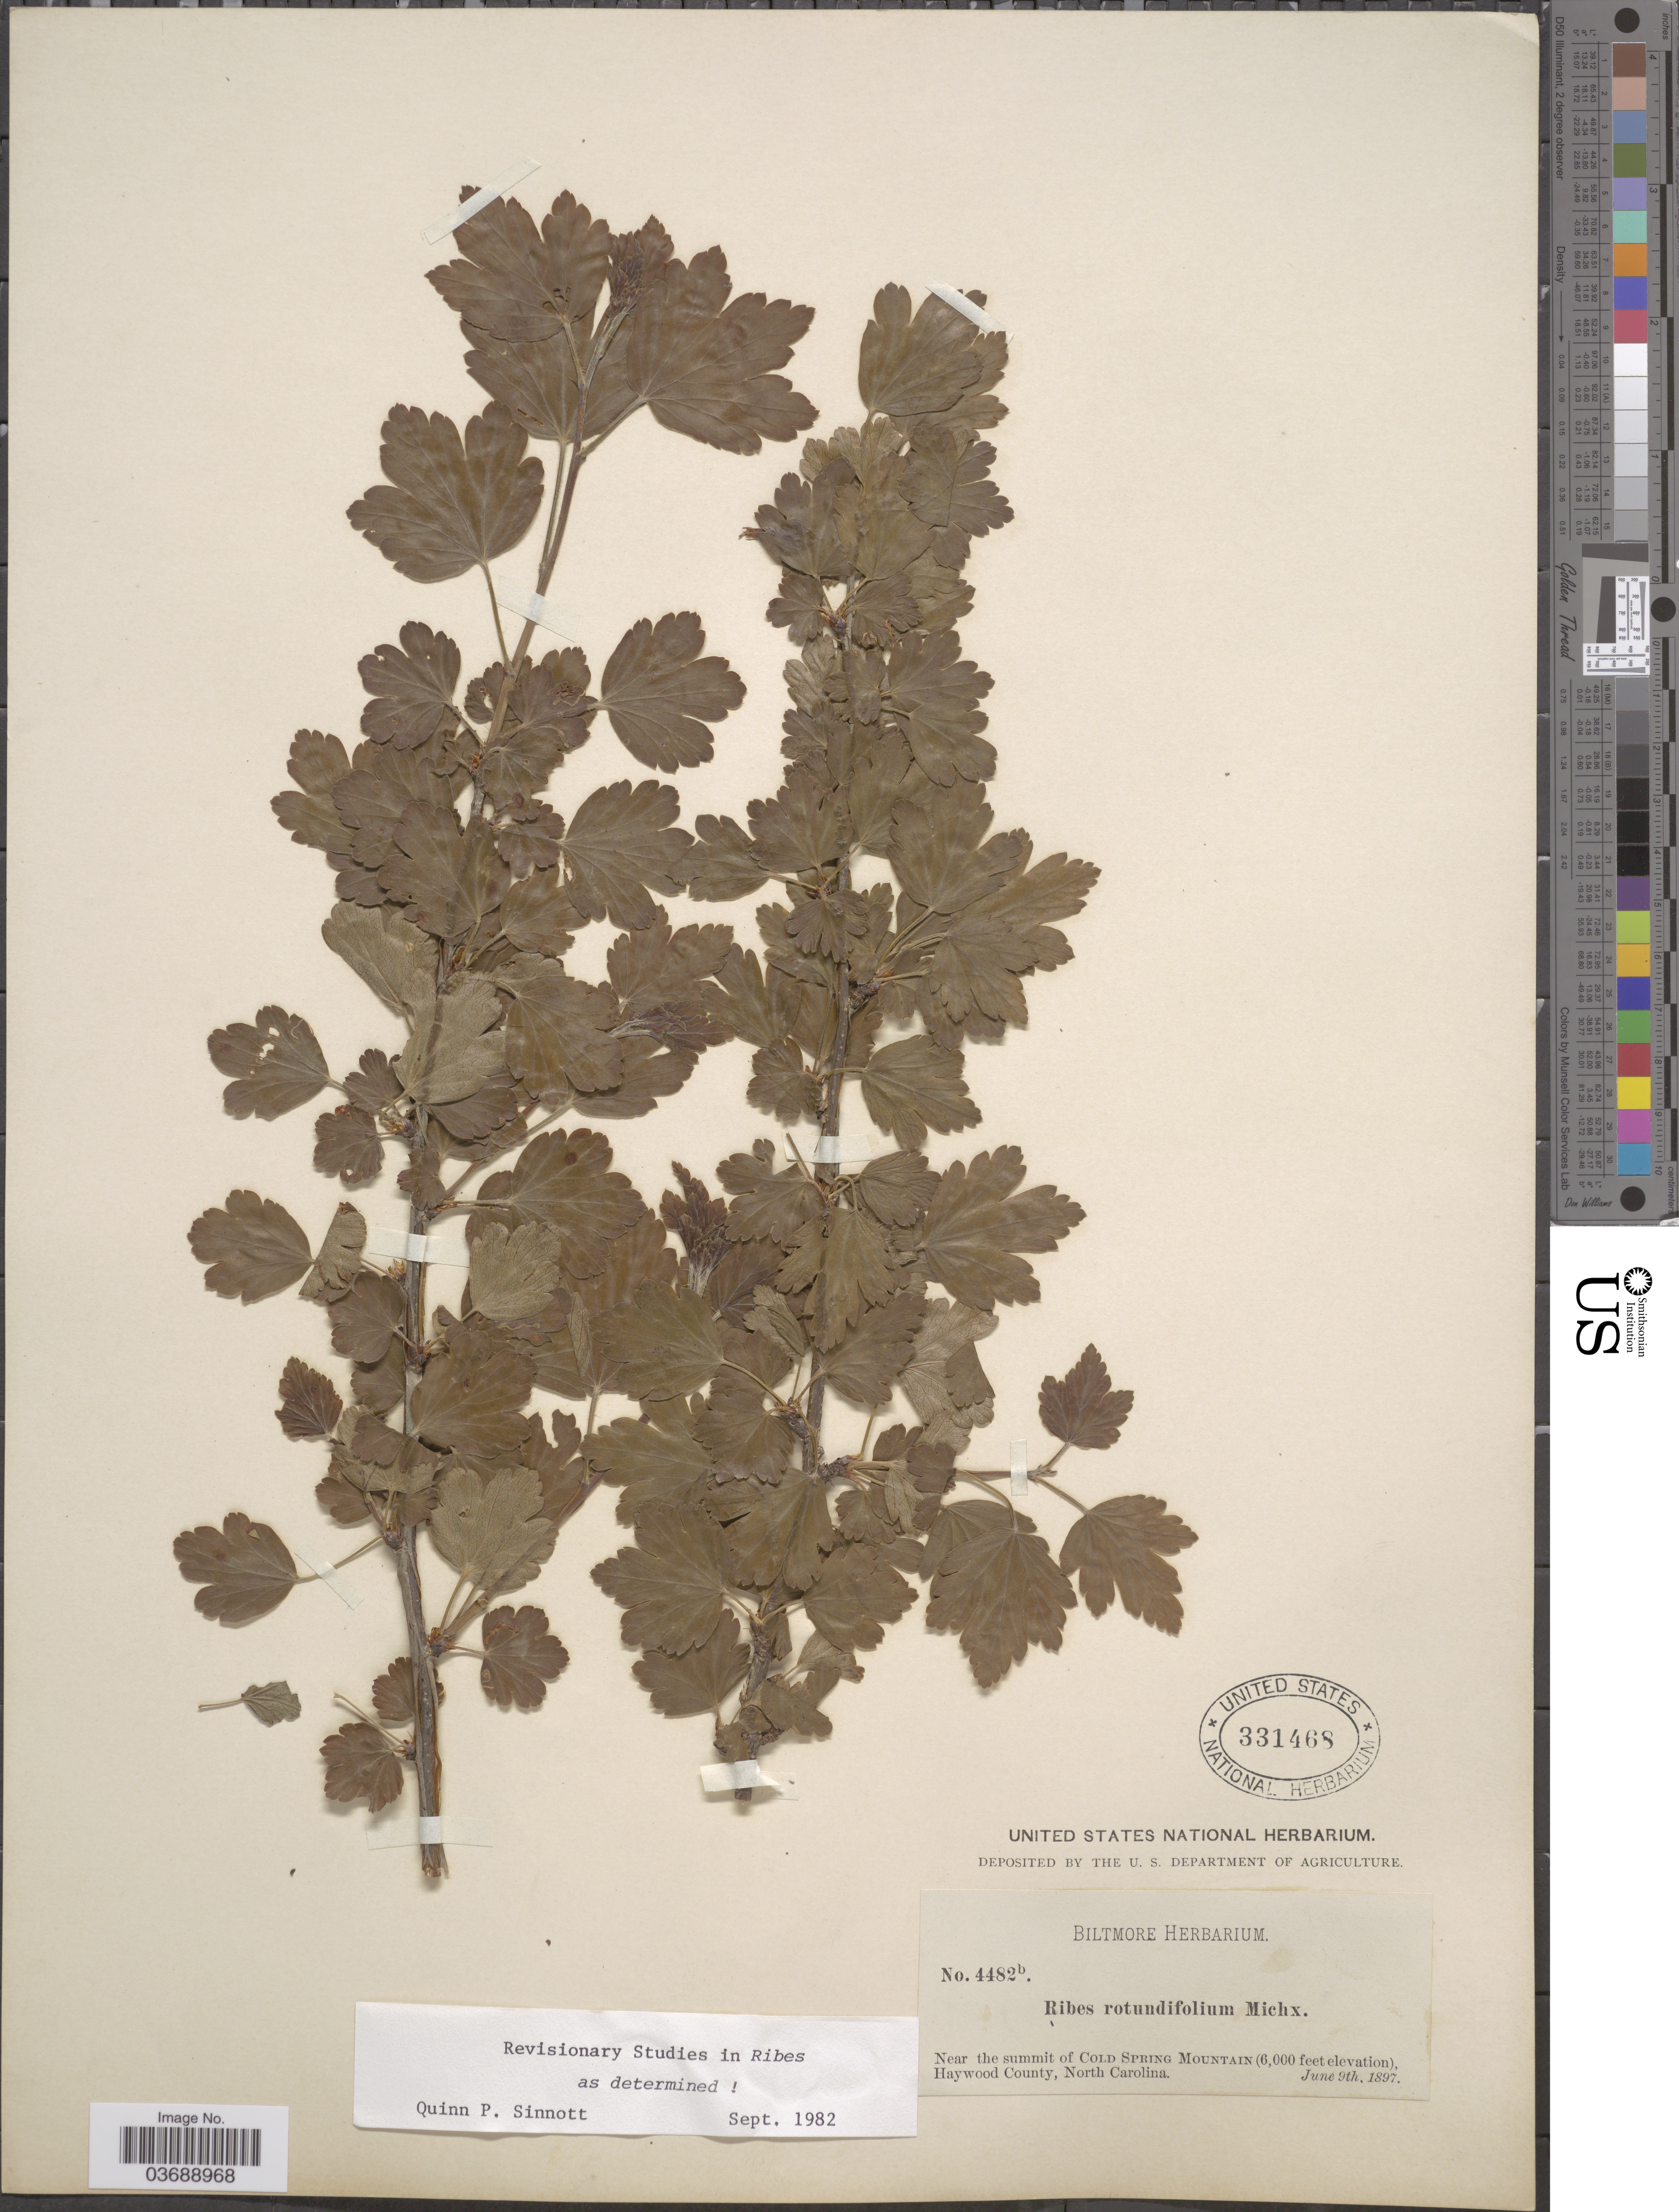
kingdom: Plantae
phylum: Tracheophyta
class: Magnoliopsida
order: Saxifragales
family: Grossulariaceae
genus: Ribes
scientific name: Ribes rotundifolium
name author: Michx.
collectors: ex herb. Biltmore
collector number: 4482b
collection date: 1897-06-09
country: United States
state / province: North Carolina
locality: Near the summit of Cold Spring Mountain, Haywood County.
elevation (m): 1829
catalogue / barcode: US 331468